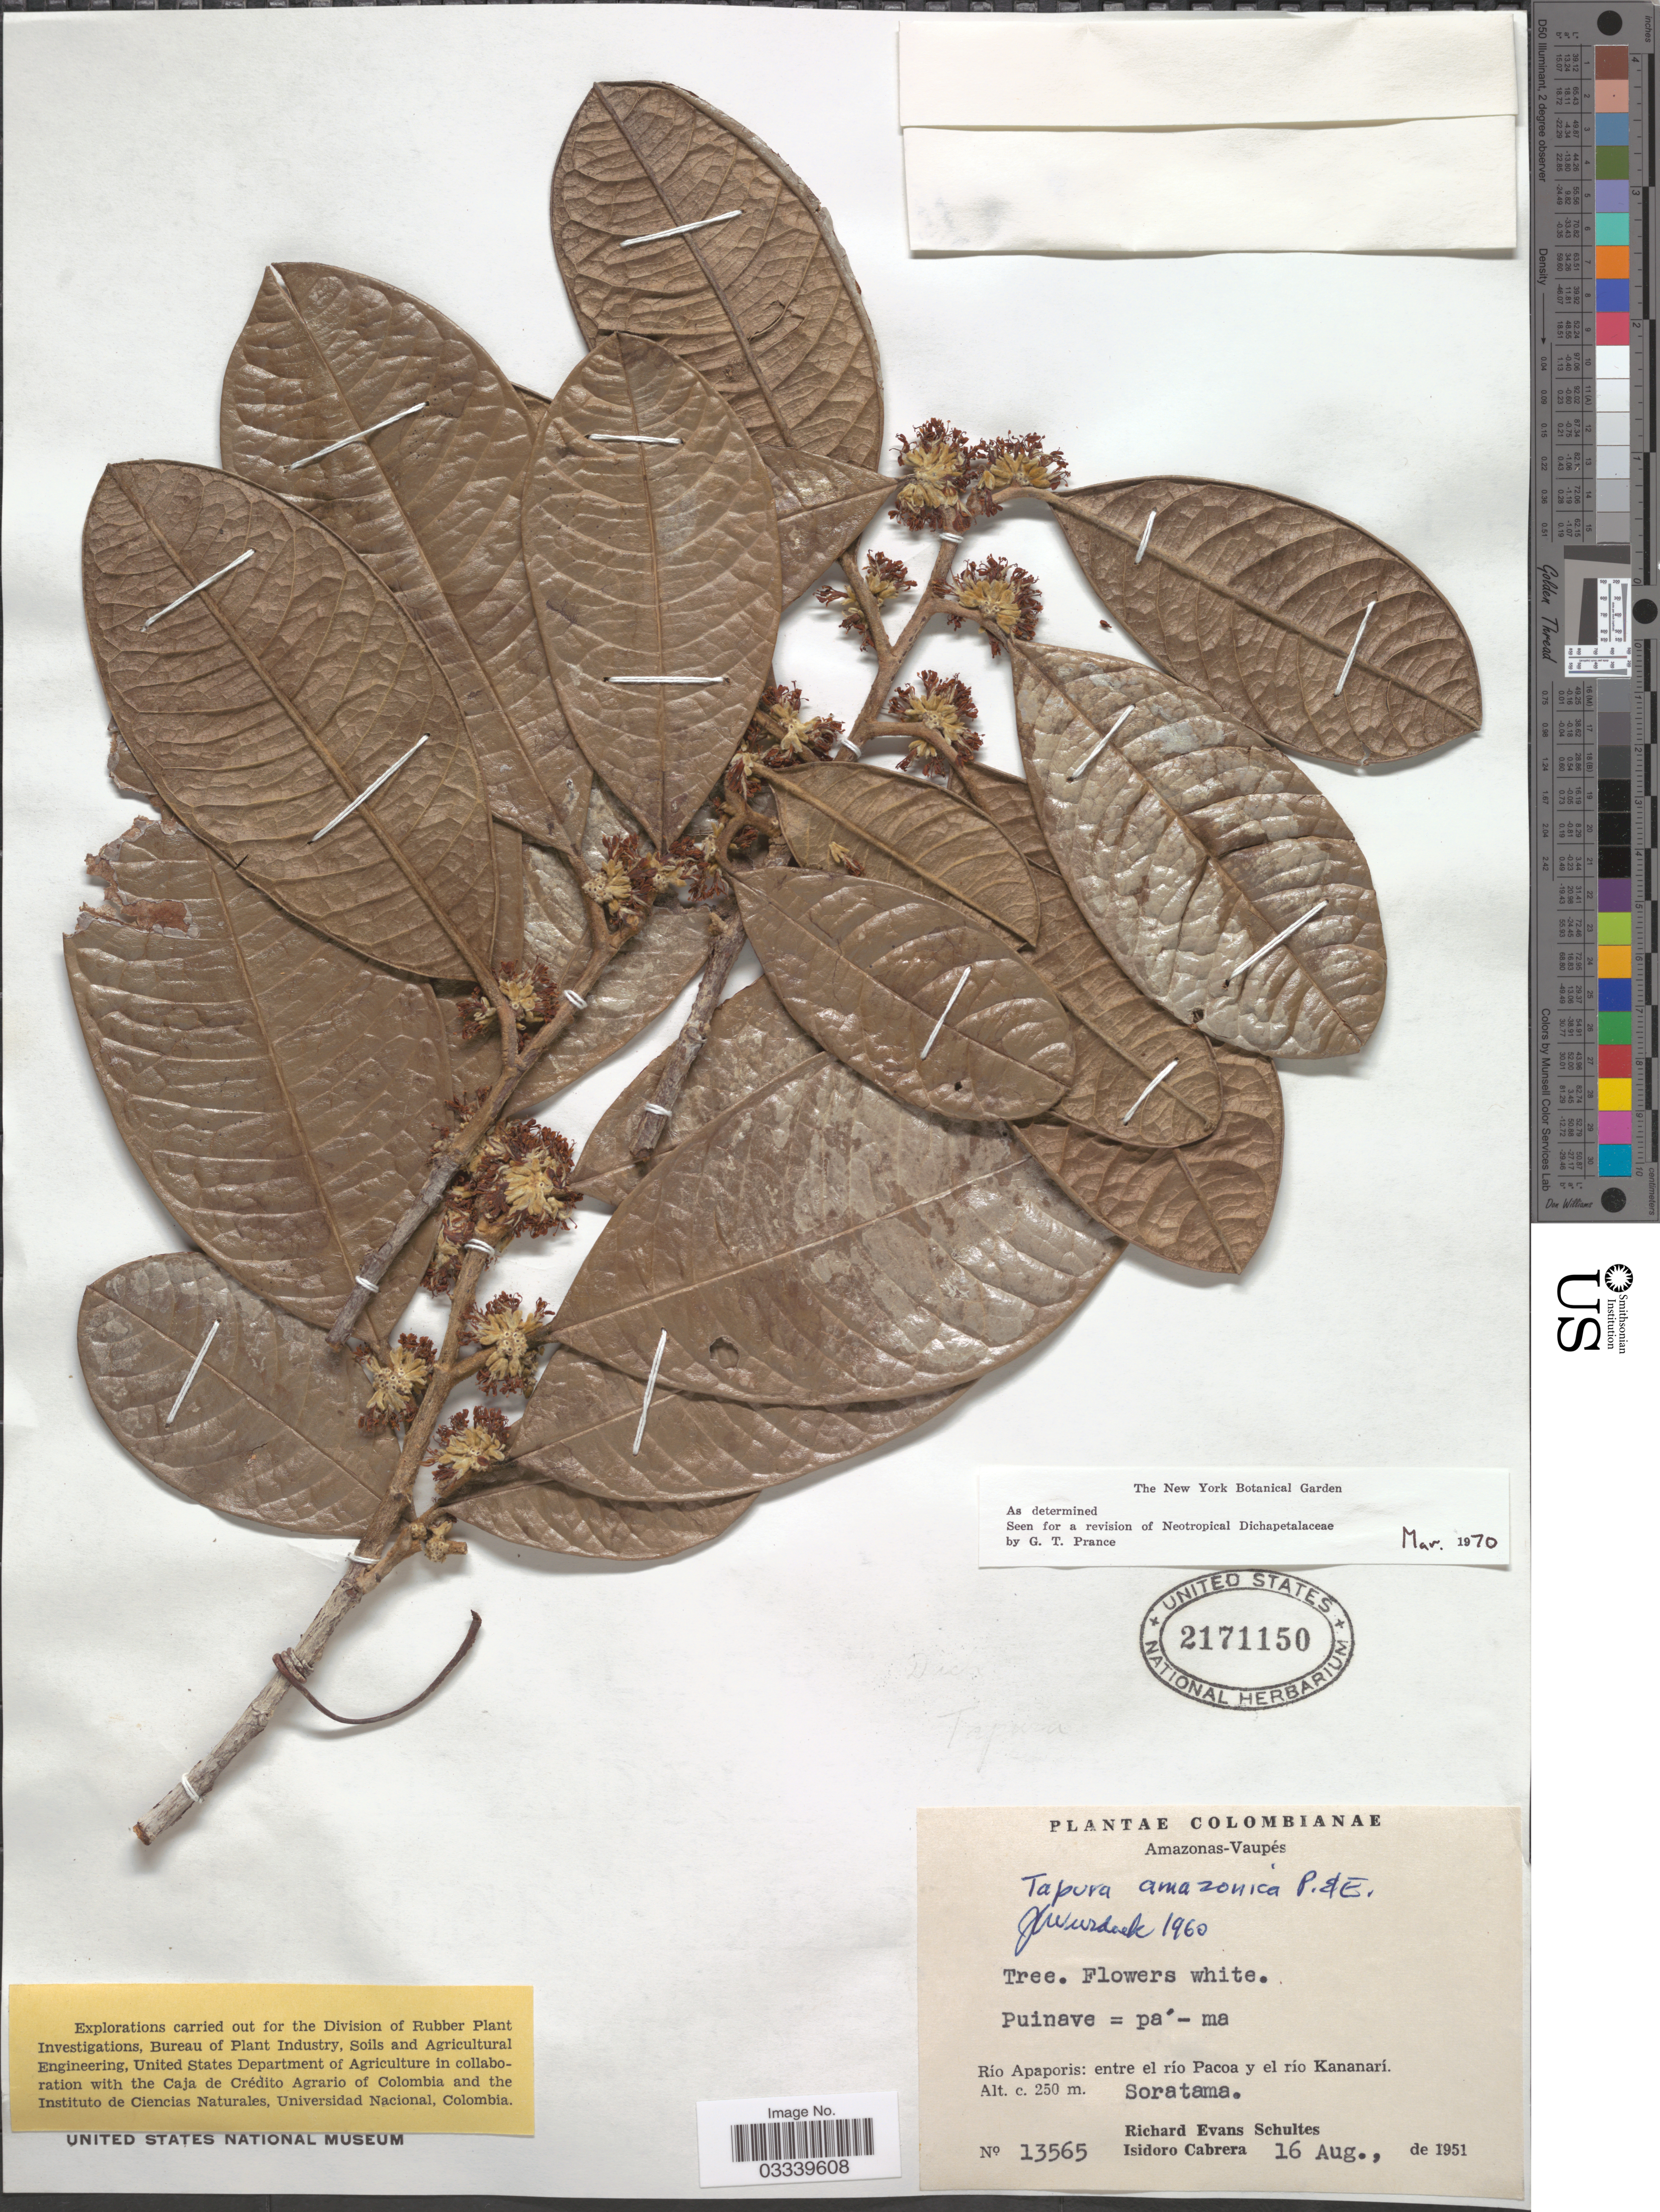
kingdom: Plantae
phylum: Tracheophyta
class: Magnoliopsida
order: Malpighiales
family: Dichapetalaceae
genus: Tapura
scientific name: Tapura amazonica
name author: Poepp. & Endl.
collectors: R. E. Schultes & I. Cabrera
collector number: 13565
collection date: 1951-08-16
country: Colombia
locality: Amazonas-Vaupés. Río Apaporis: entre el río Pacoa y el río Kananarí. Soratama.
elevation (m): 250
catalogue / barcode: US 2171150